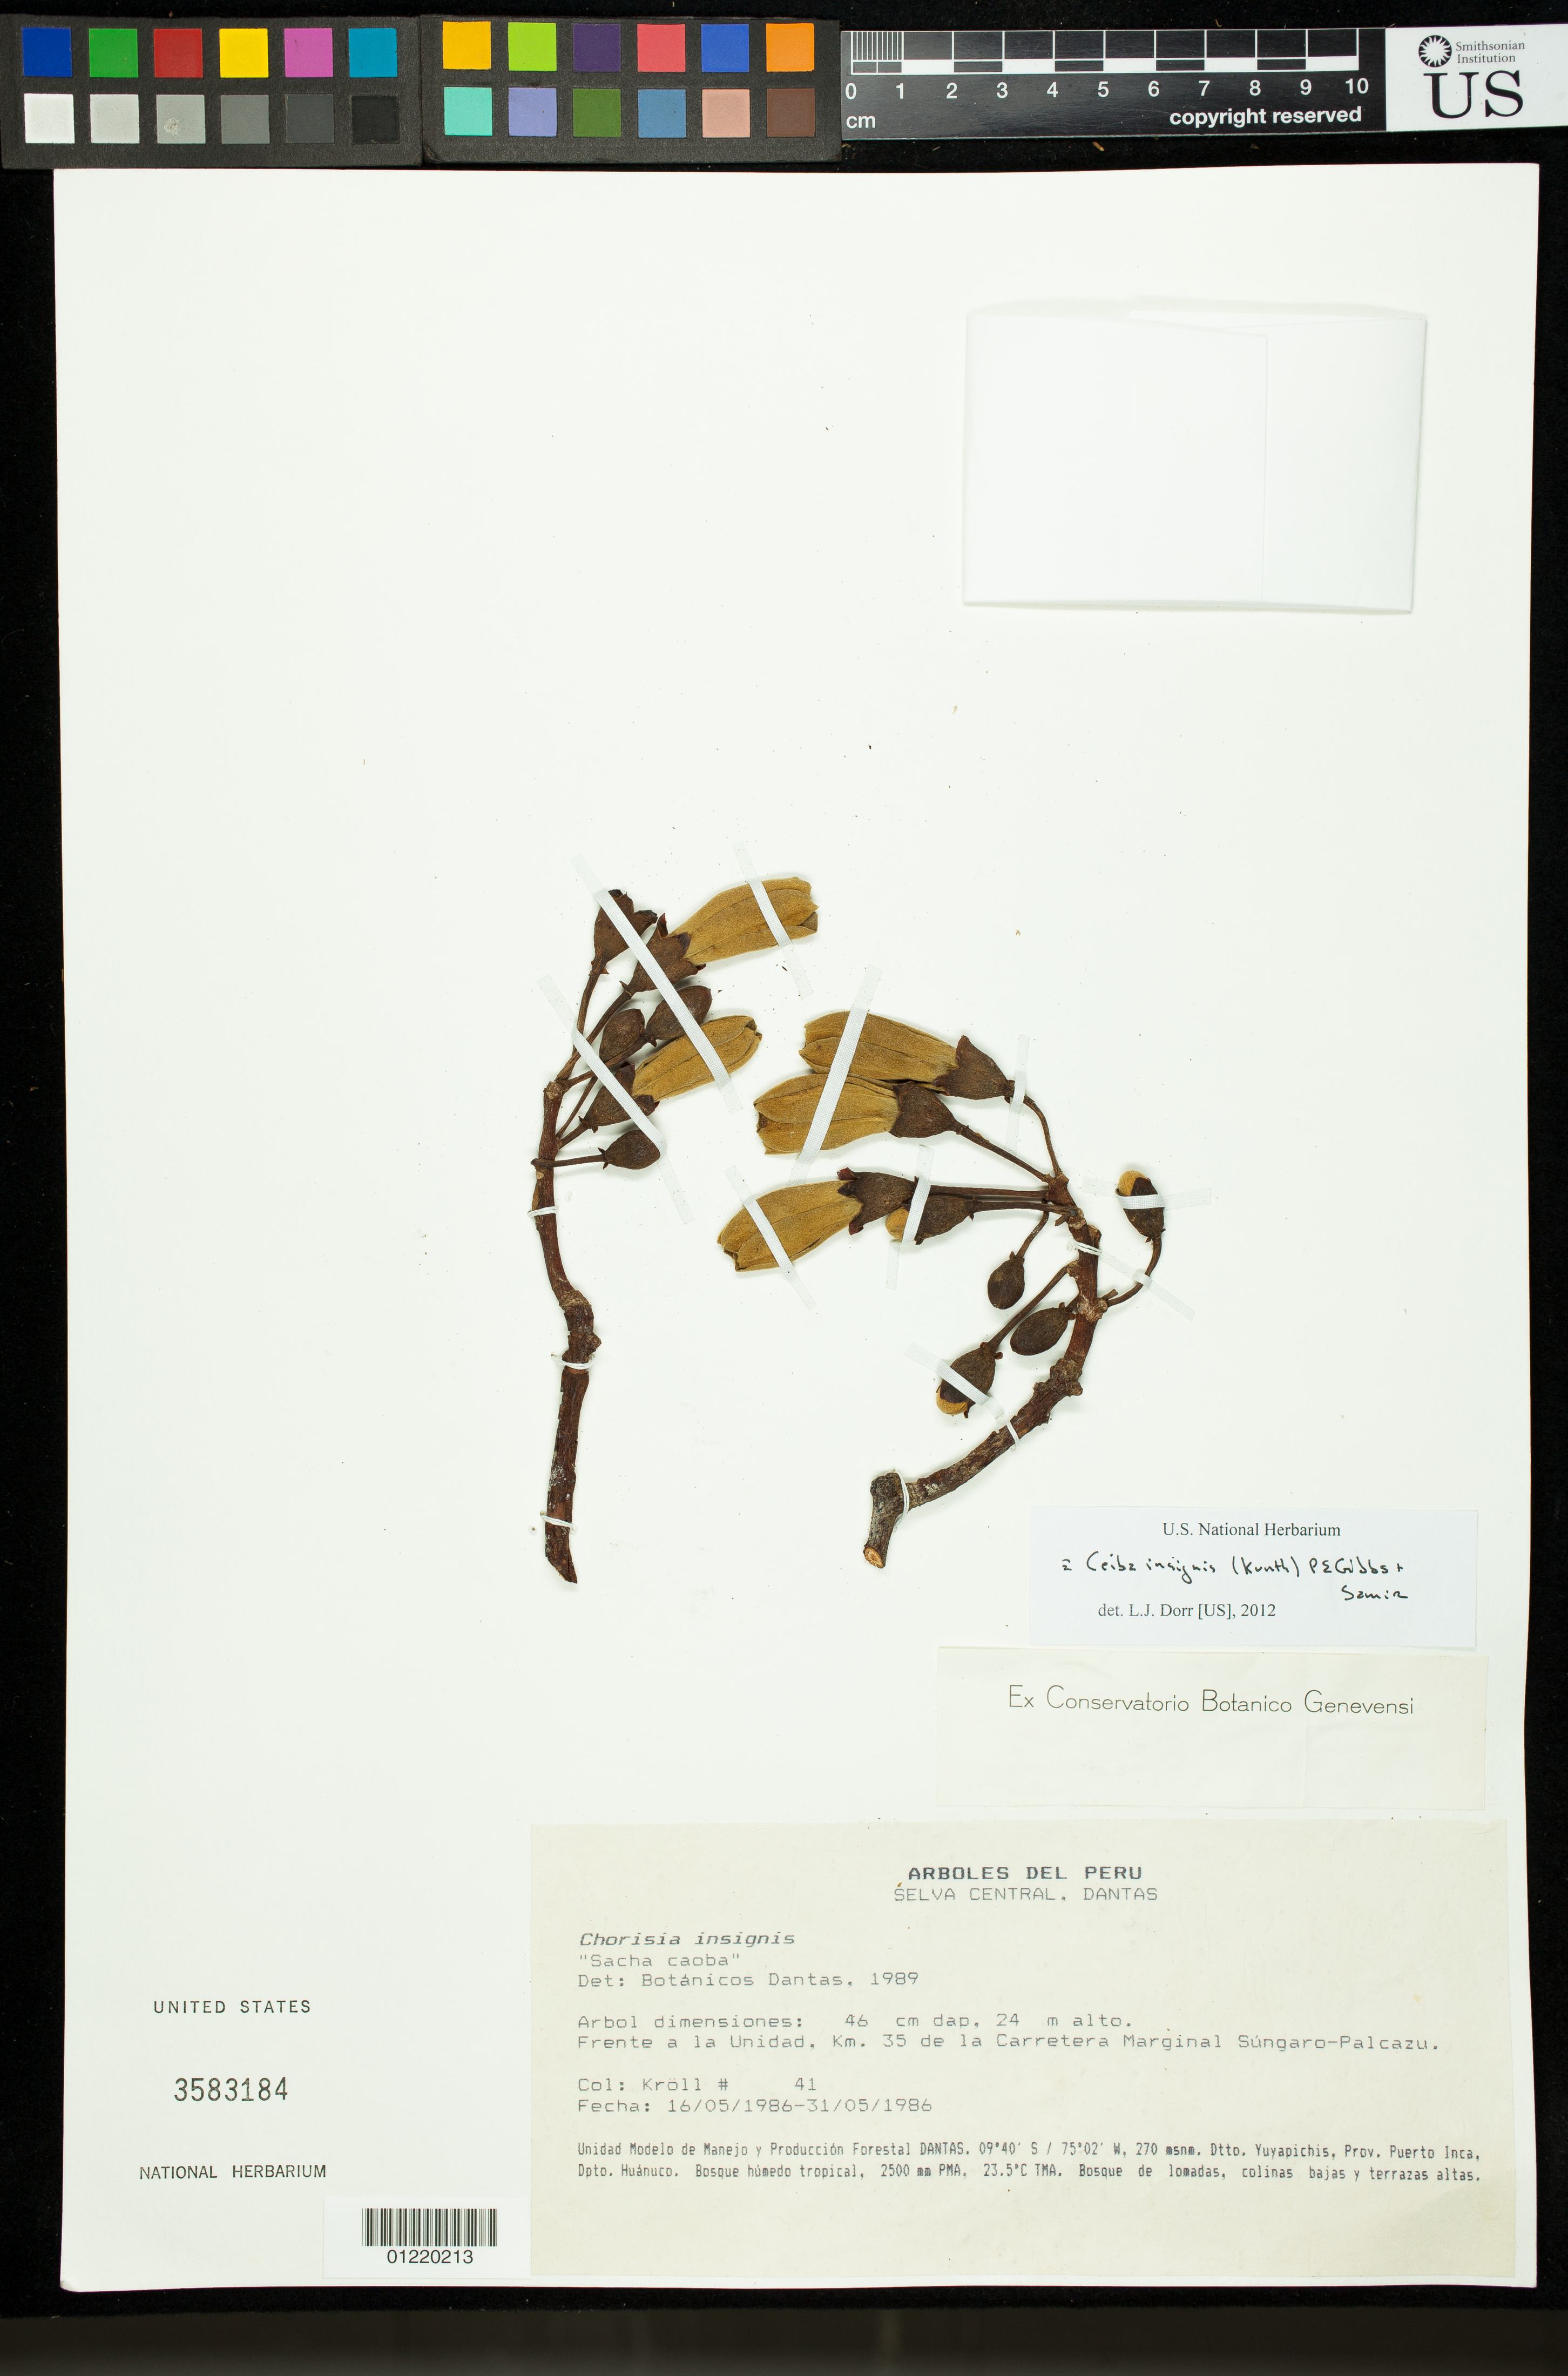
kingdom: Plantae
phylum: Tracheophyta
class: Magnoliopsida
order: Malvales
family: Malvaceae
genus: Ceiba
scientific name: Ceiba insignis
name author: (Kunth) P.E. Gibbs & Semir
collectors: J. Kroll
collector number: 41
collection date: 1986-05-16/1986-05-31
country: Peru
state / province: Huánuco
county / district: Puerto Inca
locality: Selva Central, DANTAS: Unidad Modelo de Manejo y Produccion Forestal.; DANTAS, Dtto. Yuyapichis.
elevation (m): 270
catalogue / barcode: US 3583184